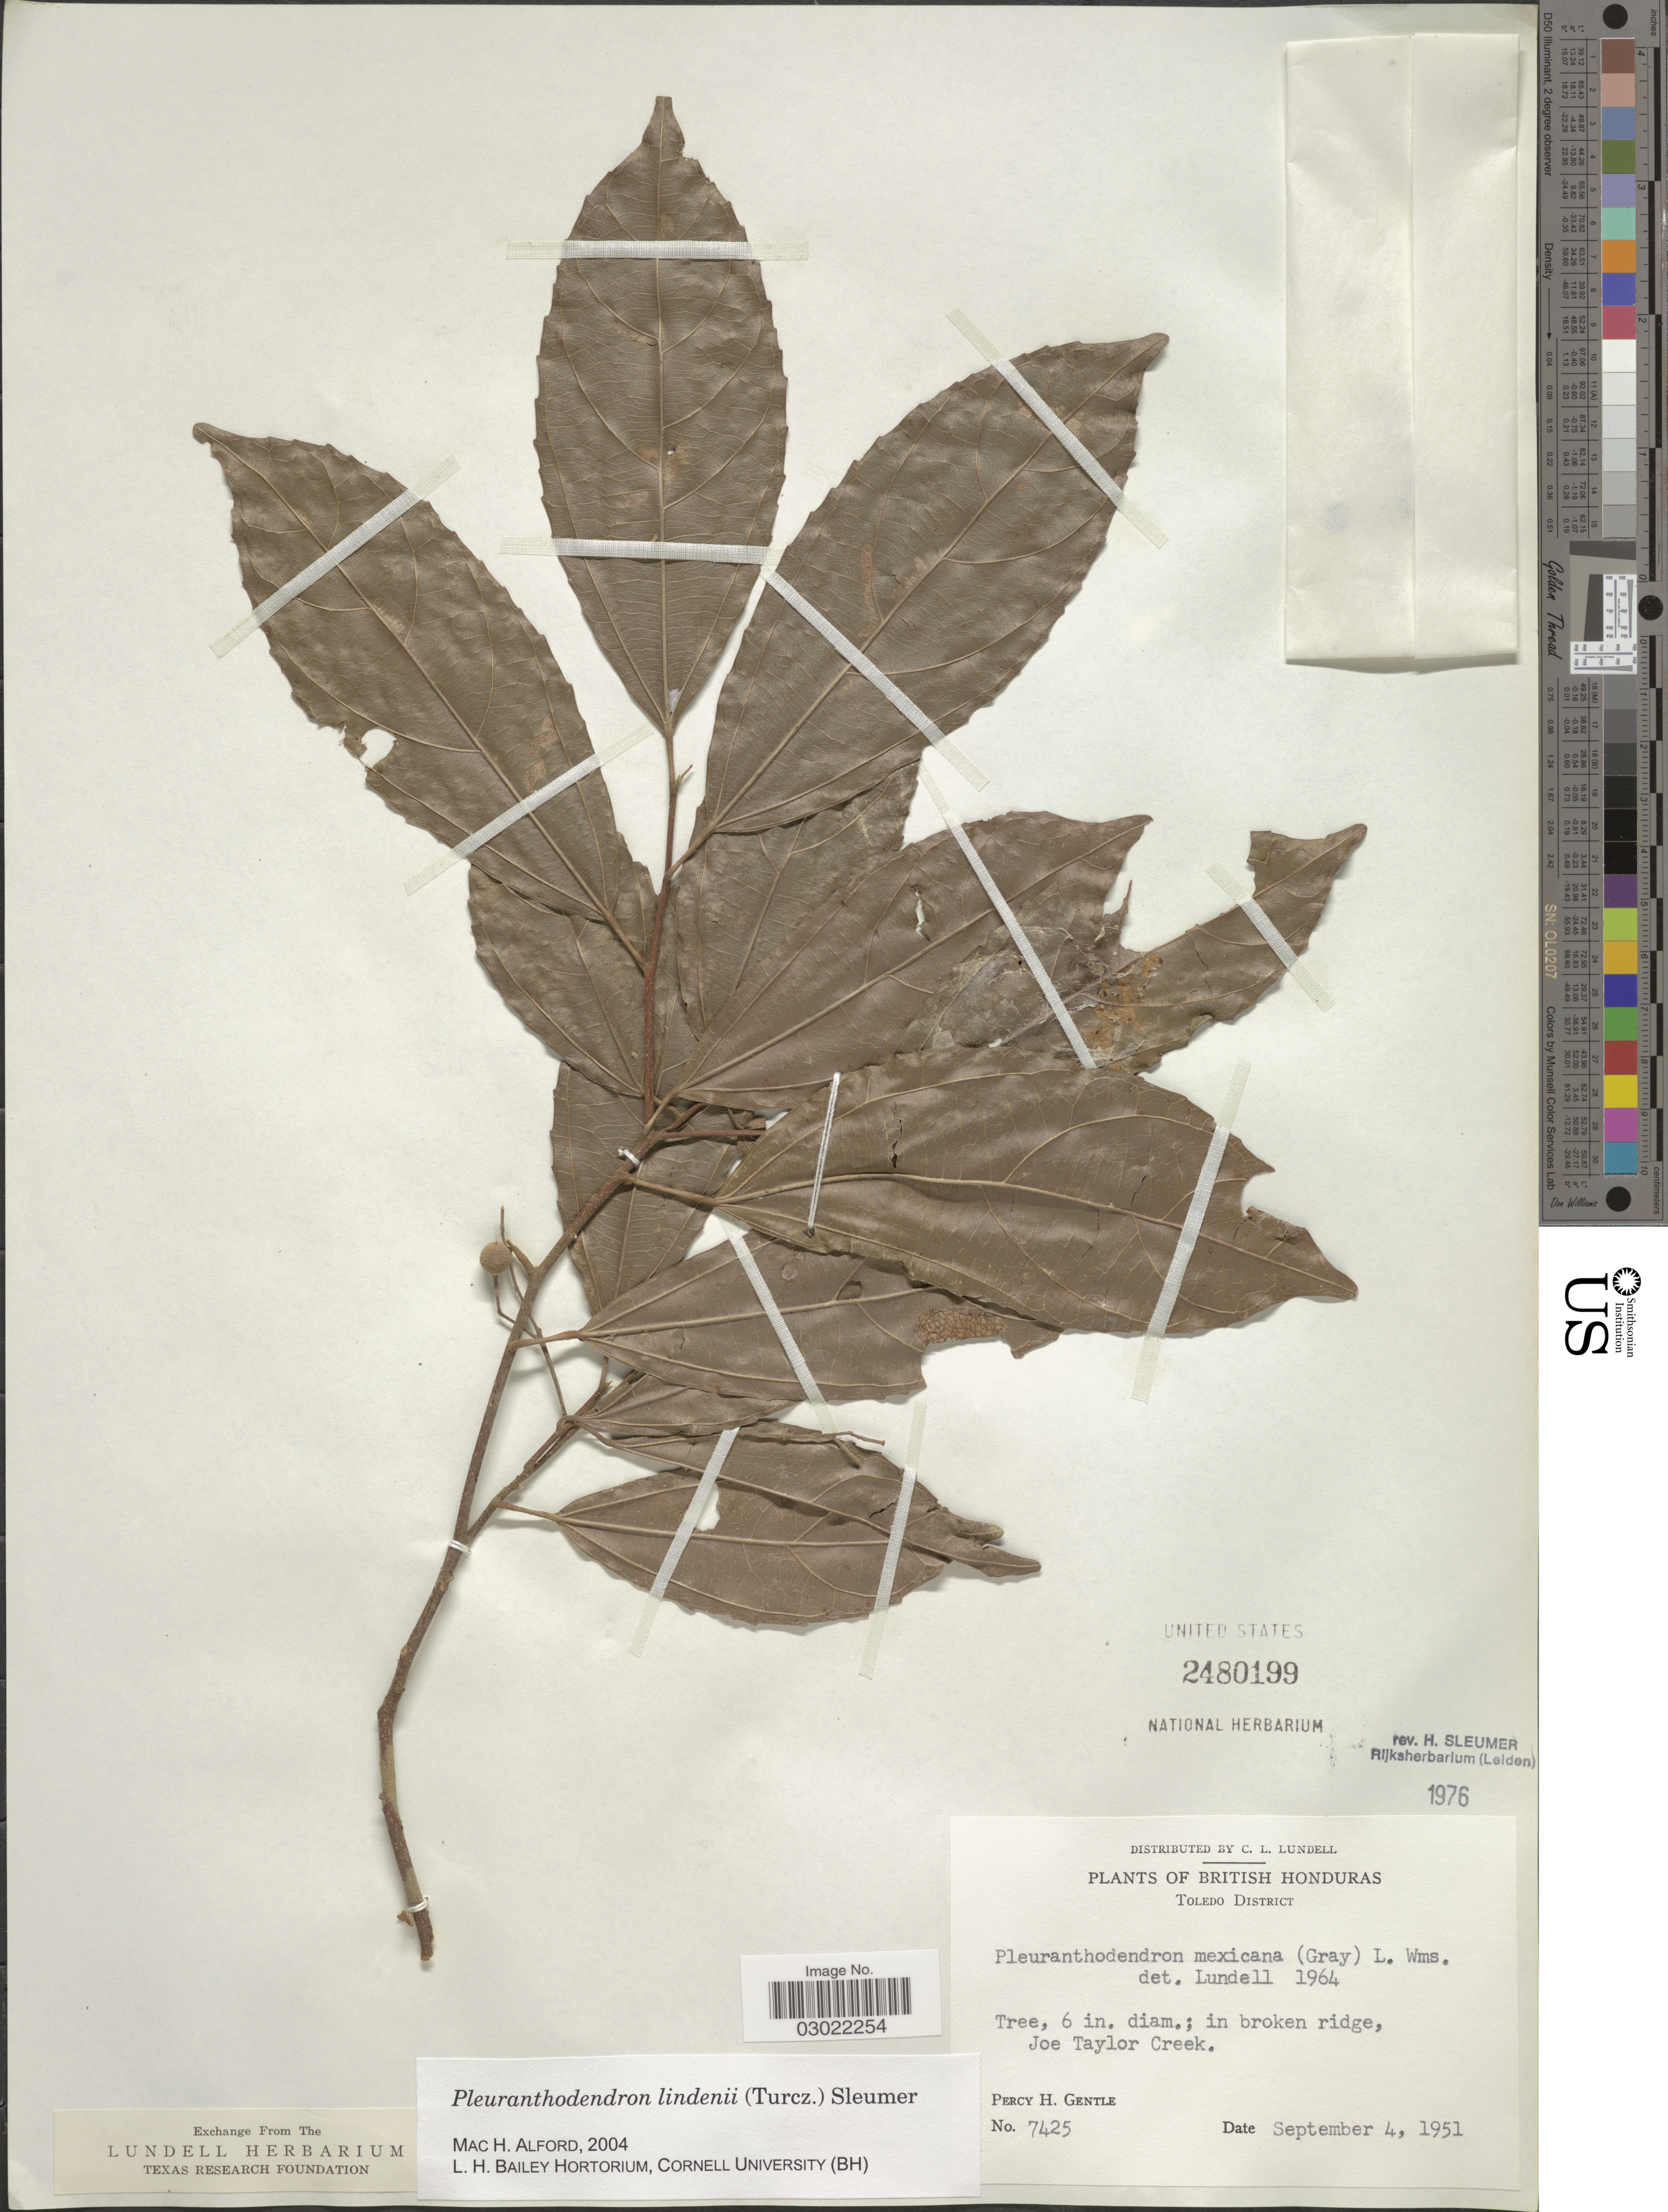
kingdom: Plantae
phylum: Tracheophyta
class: Magnoliopsida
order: Malpighiales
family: Salicaceae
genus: Pleuranthodendron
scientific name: Pleuranthodendron lindenii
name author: (Turcz.) Sleumer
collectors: P. H. Gentle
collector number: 7425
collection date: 1951-09-04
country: Belize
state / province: Toledo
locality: British Honduras. Toledo District. In broken ridge, Joe Taylor Creek.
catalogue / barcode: US 2480199